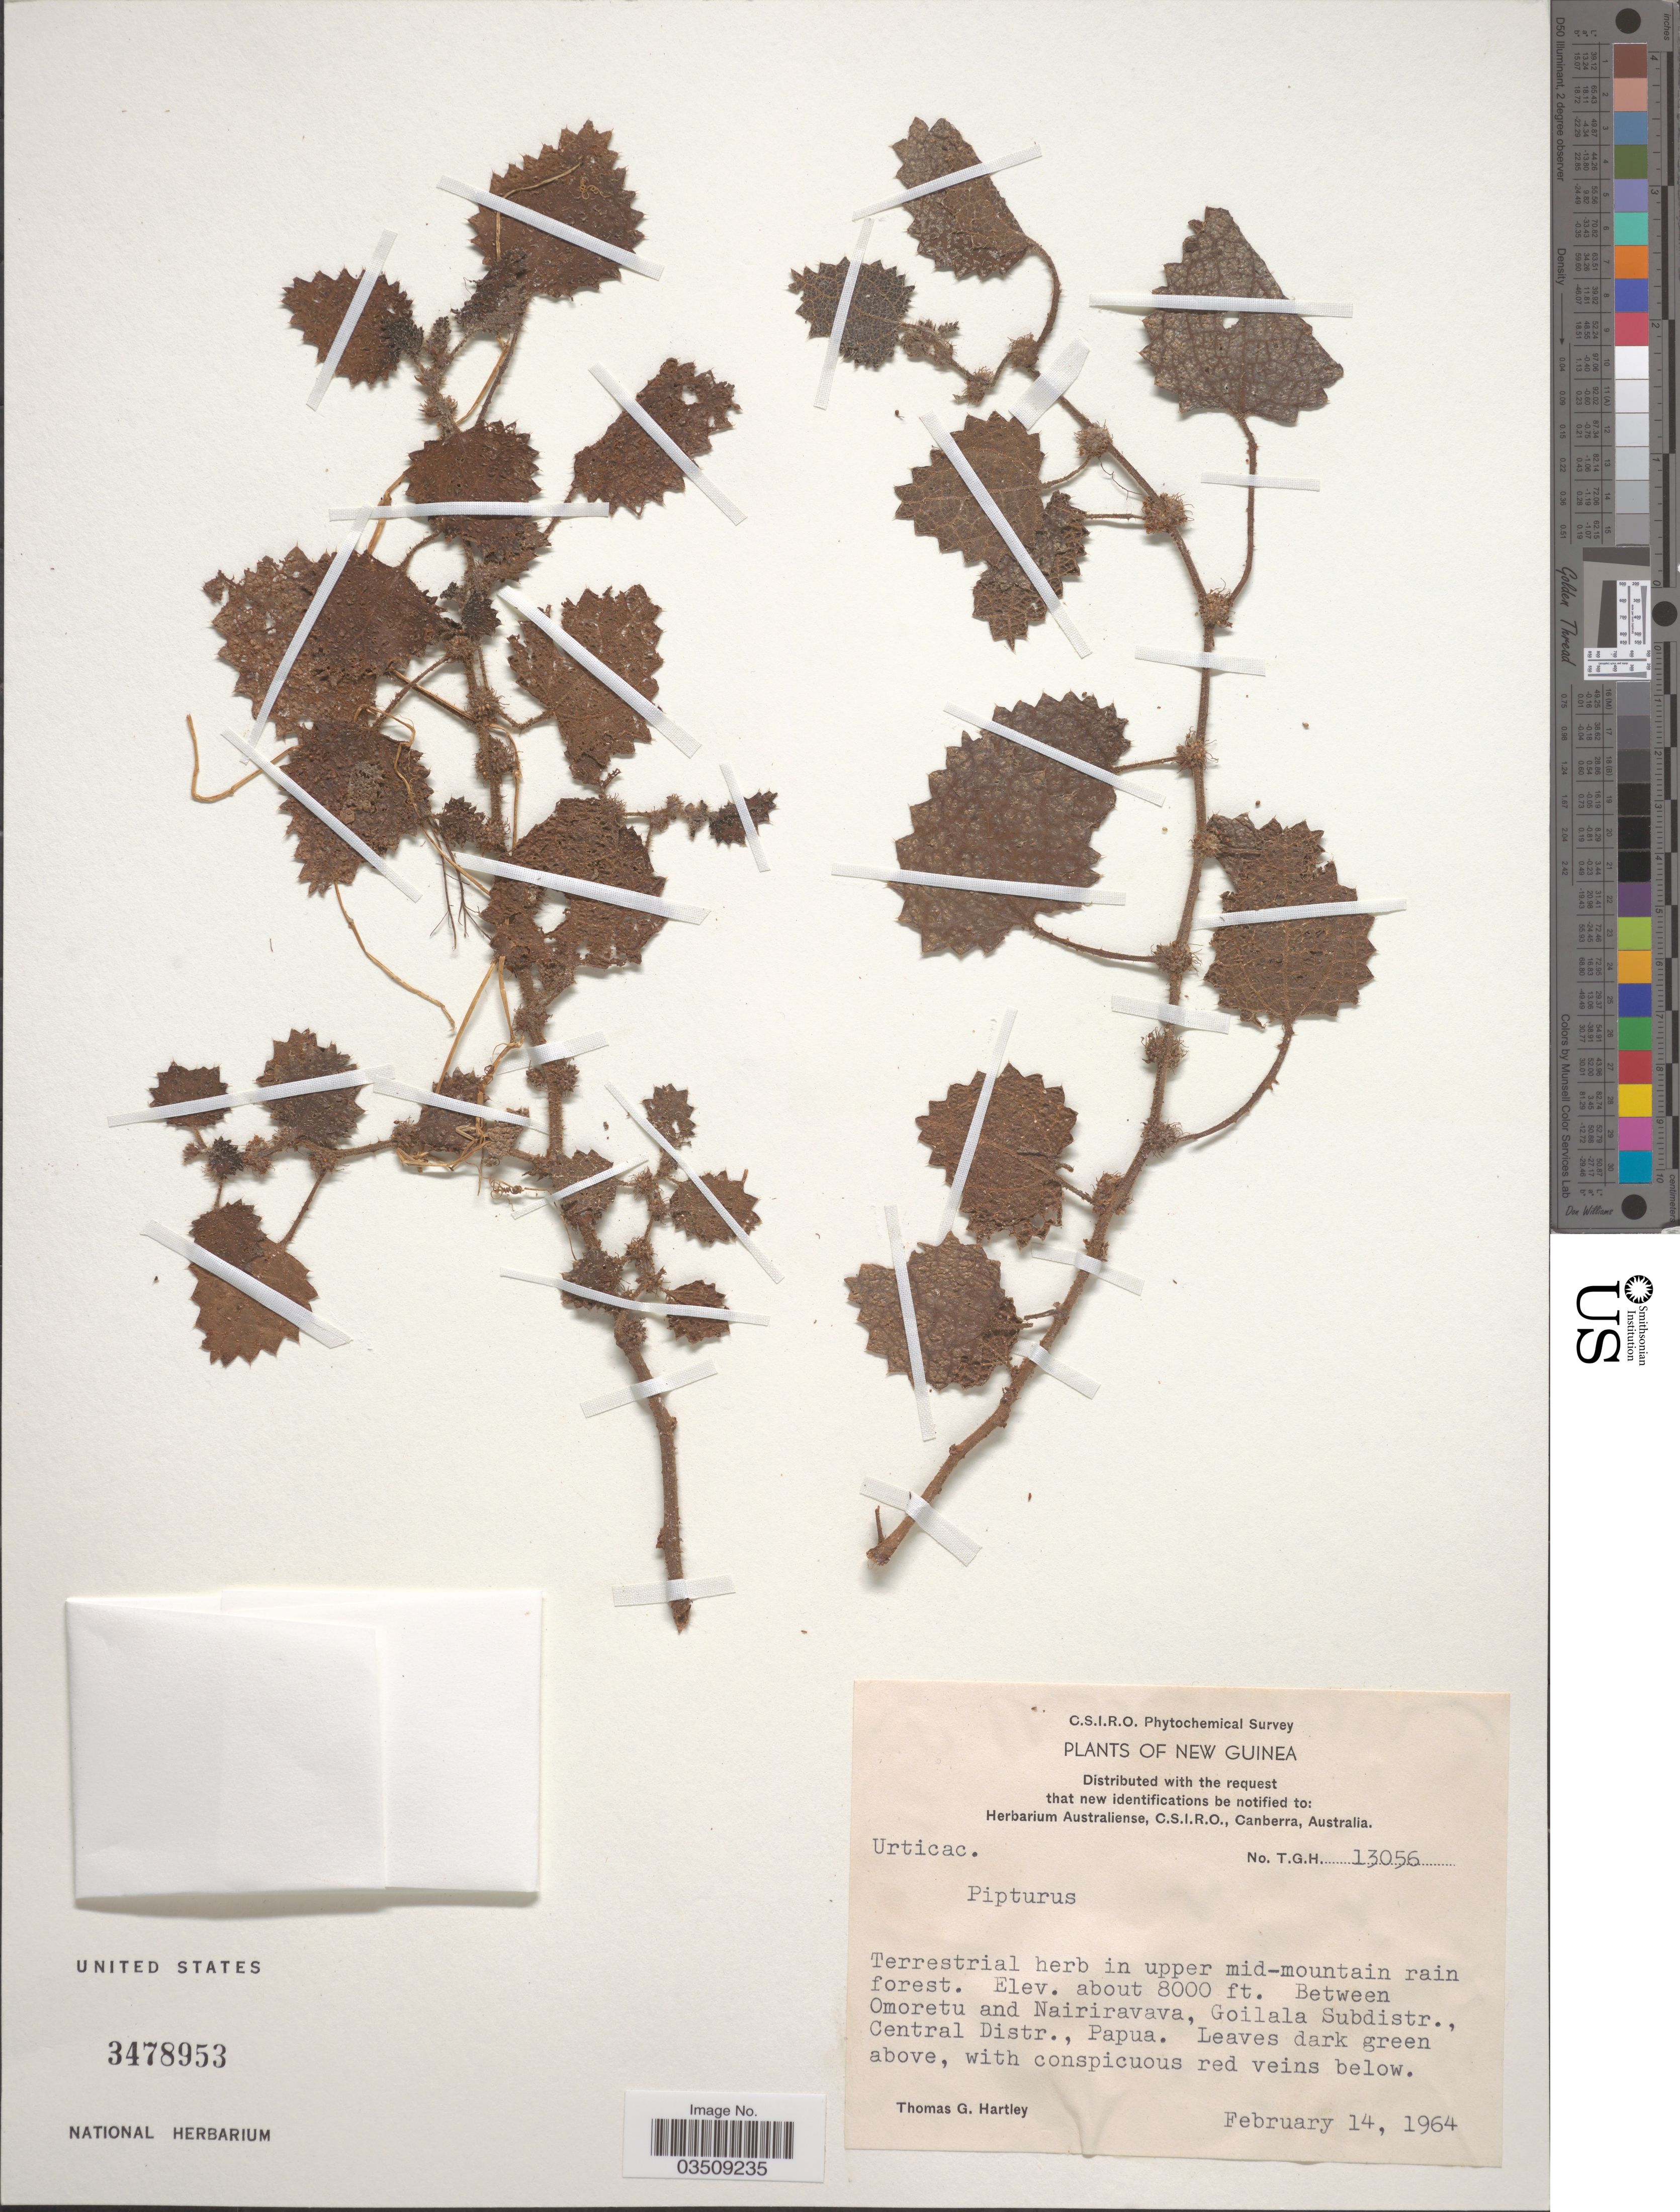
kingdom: Plantae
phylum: Tracheophyta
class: Magnoliopsida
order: Rosales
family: Urticaceae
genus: Pipturus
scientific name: Pipturus sp.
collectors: T. G. Hartley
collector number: TGH13056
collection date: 1964-02-14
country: Papua New Guinea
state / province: Central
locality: New Guinea. Between Omoretu and Nairiravava, Goilala Subdistr., Central Distr.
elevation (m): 2438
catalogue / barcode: US 3478953